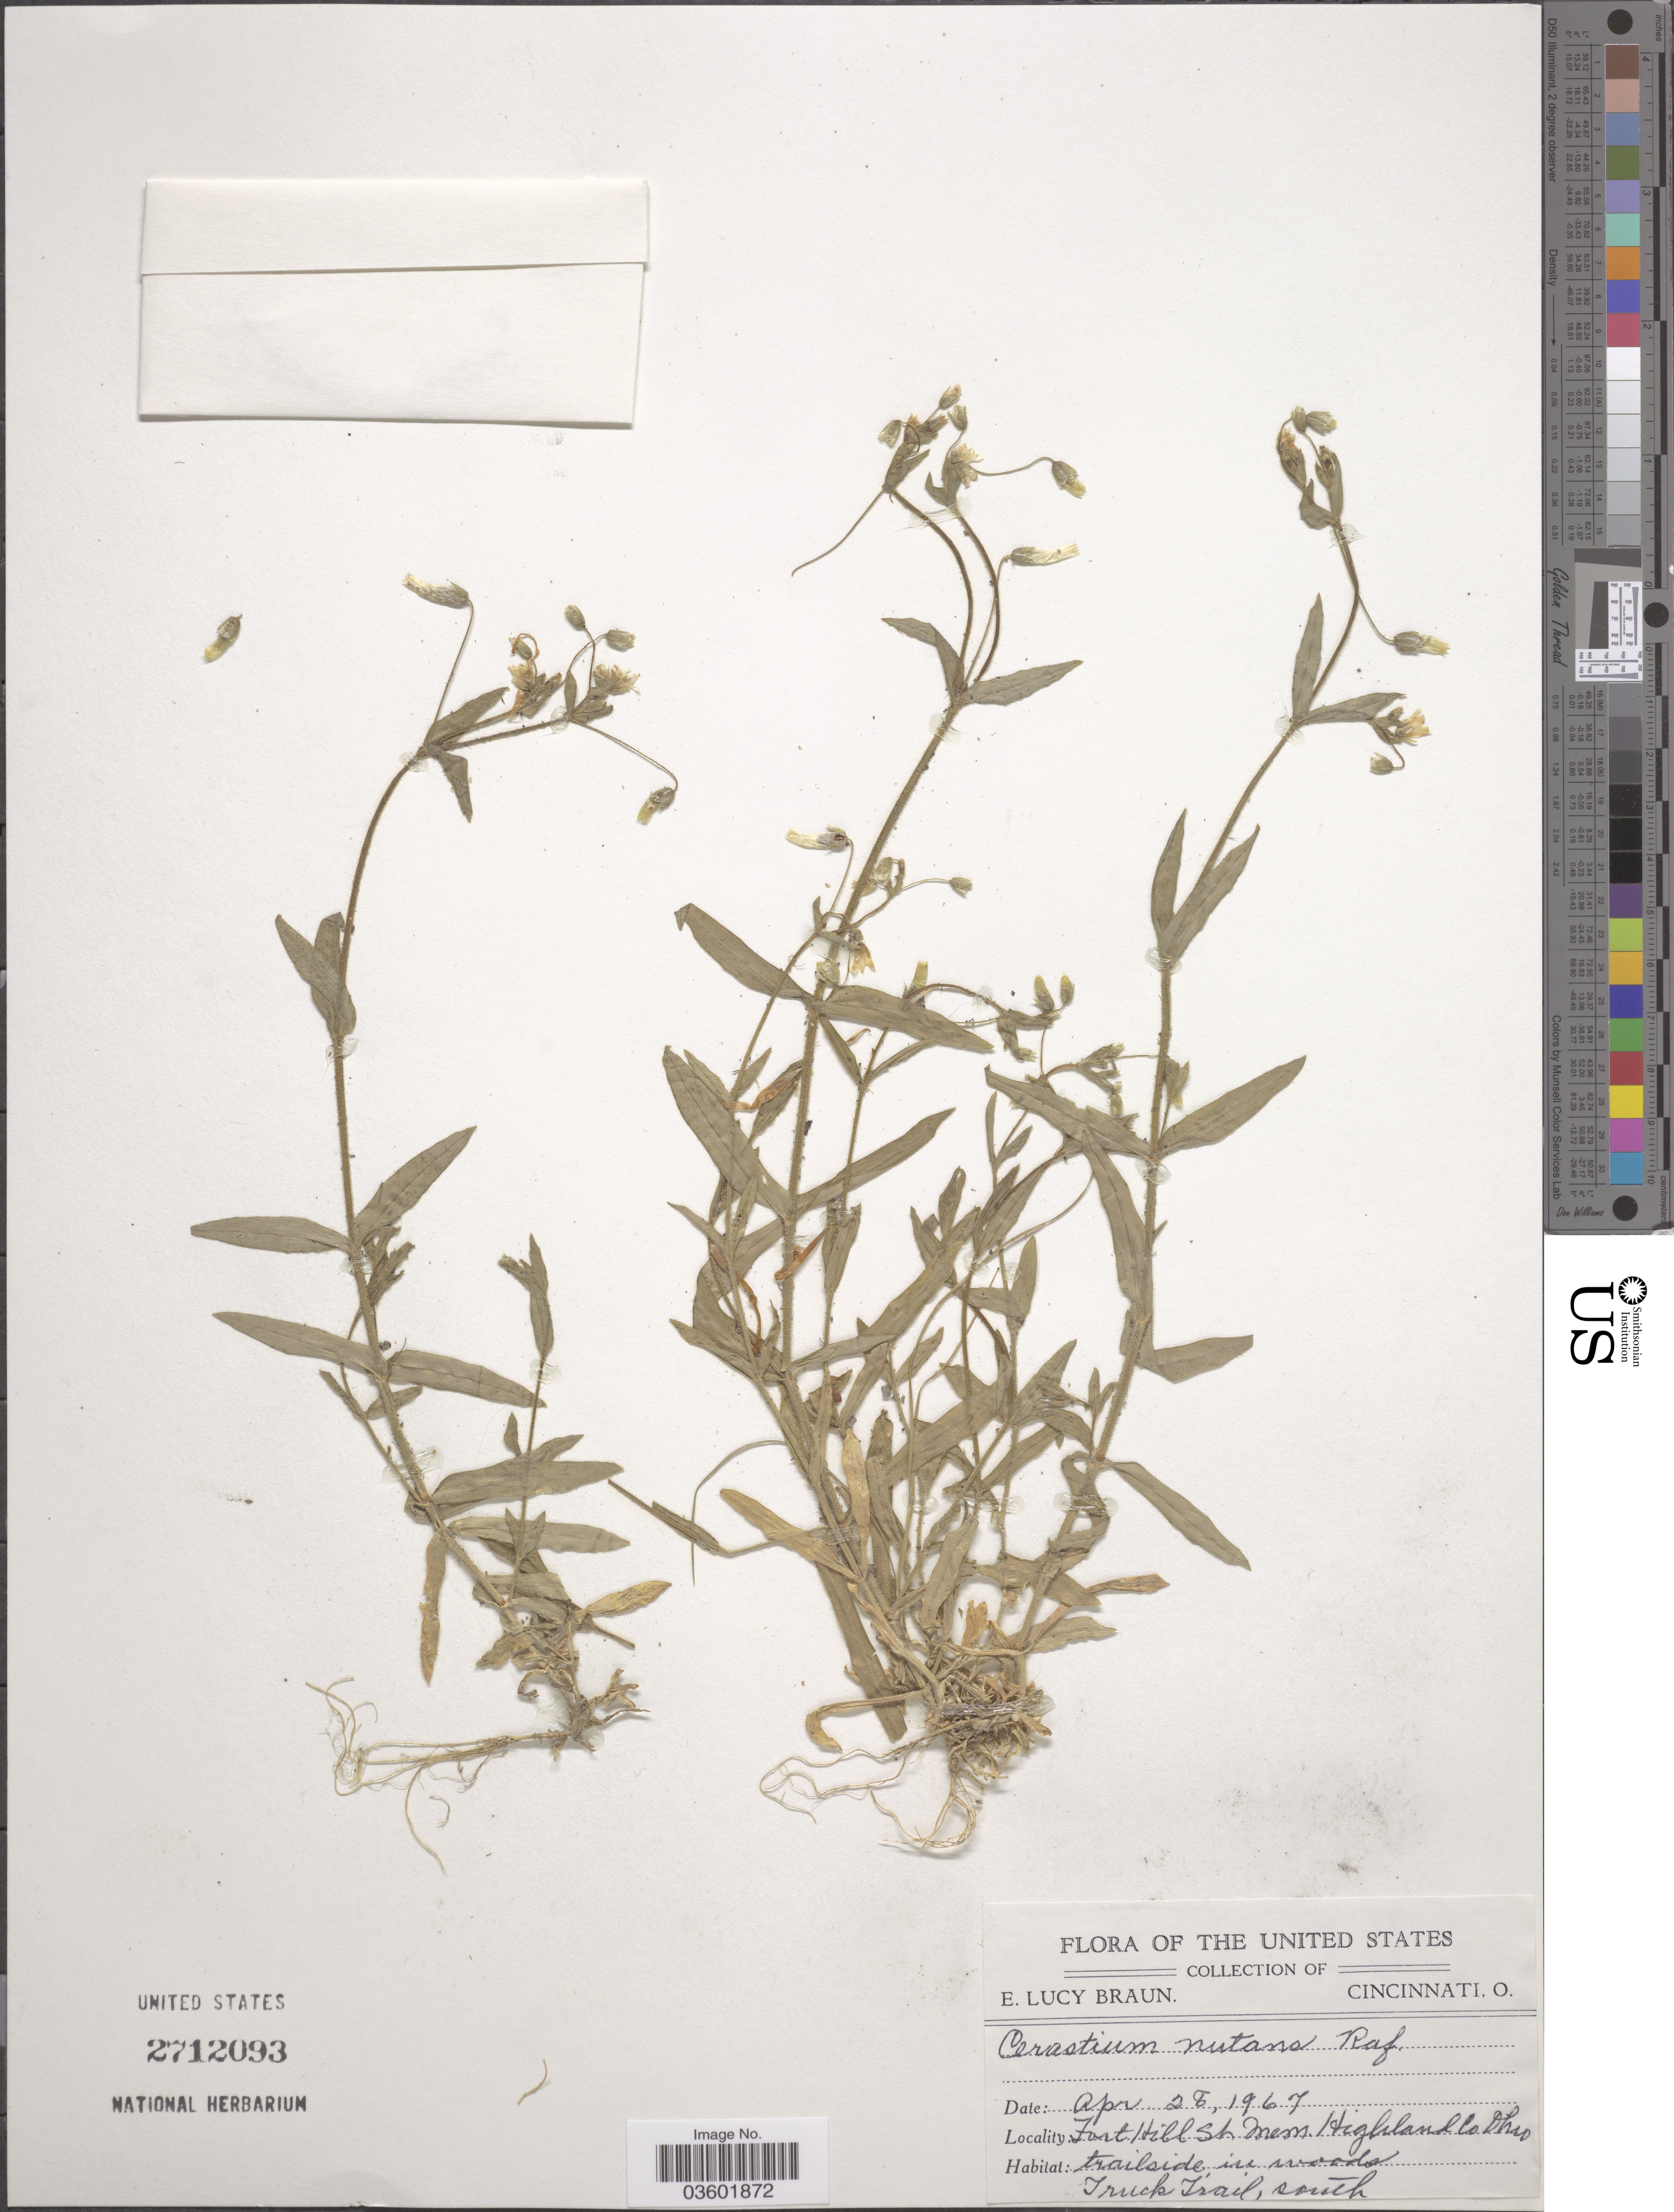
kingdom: Plantae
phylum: Tracheophyta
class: Magnoliopsida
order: Caryophyllales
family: Caryophyllaceae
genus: Cerastium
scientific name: Cerastium nutans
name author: Raf.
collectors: E. L. Braun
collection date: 1967-04-28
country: United States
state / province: Ohio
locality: Fort Hill St. Mem. Highland Co. Truck Trail, south.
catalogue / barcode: US 2712093